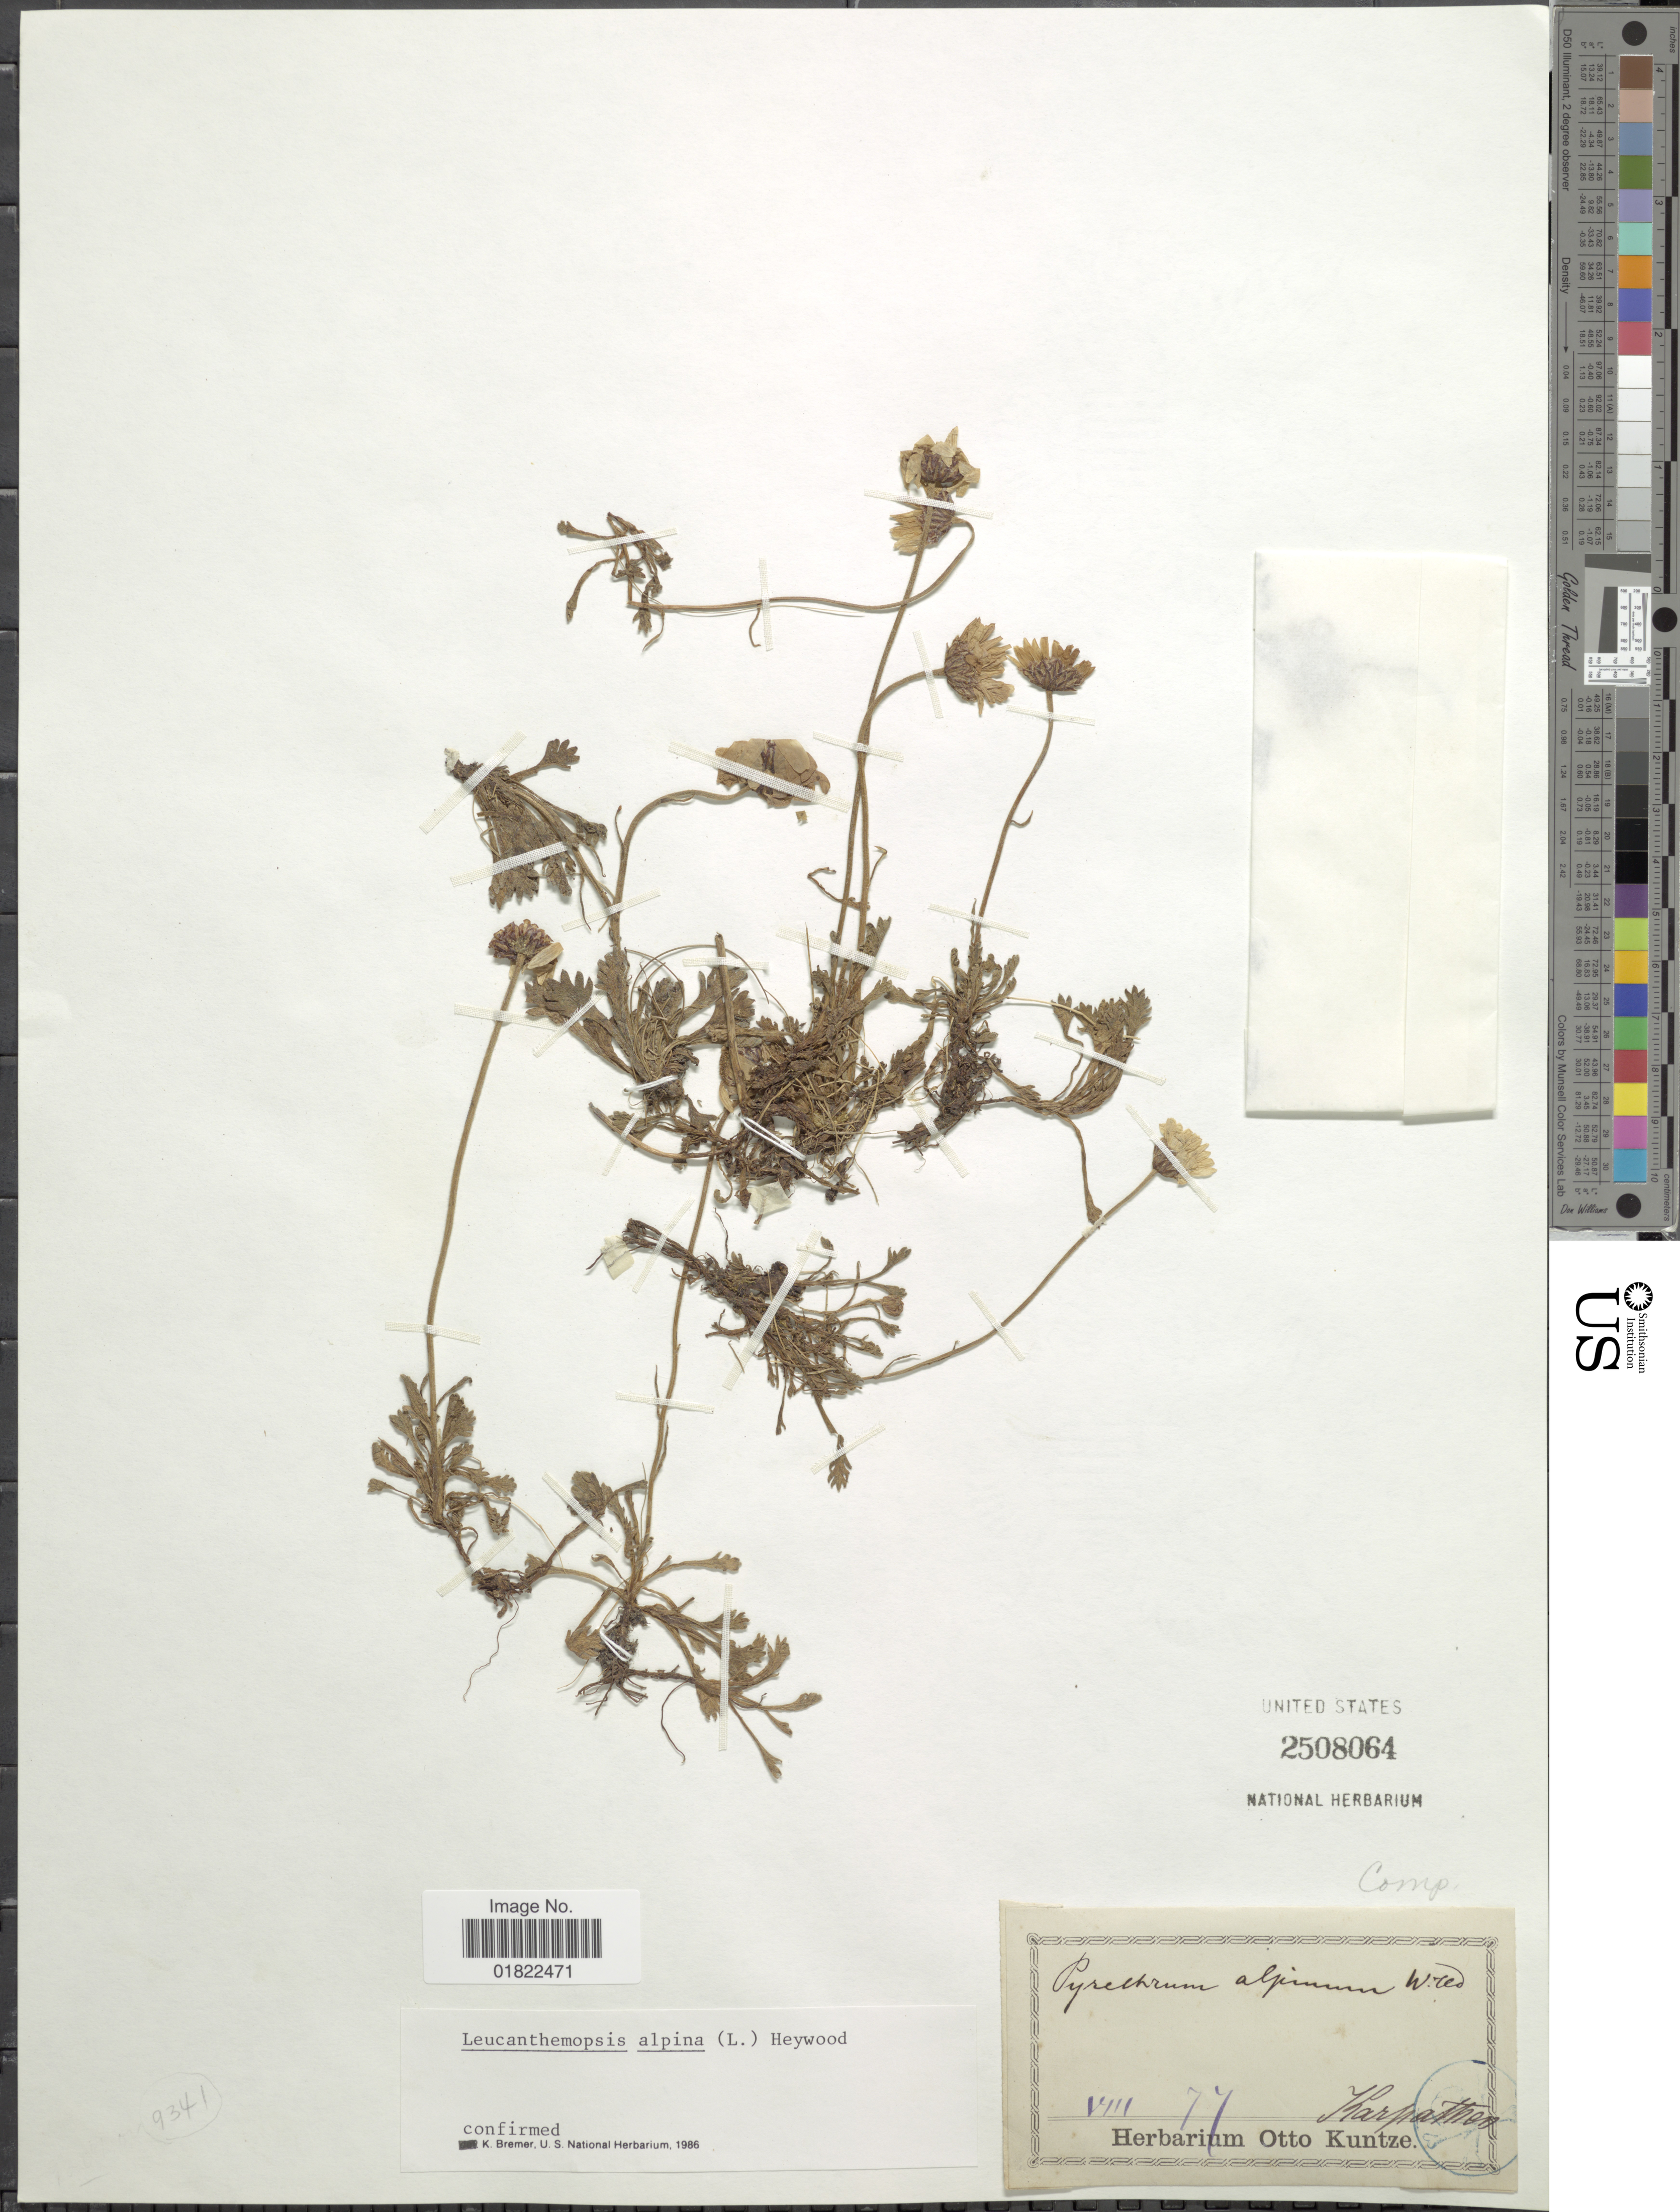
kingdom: Plantae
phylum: Tracheophyta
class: Magnoliopsida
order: Asterales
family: Asteraceae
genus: Leucanthemopsis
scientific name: Leucanthemopsis alpina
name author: (L.) Heywood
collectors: ex herb. Otto Kuntze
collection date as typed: Transcribed d/m/y: /8/77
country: Greece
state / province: South Aegean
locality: Karpanthos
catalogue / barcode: US 2508064